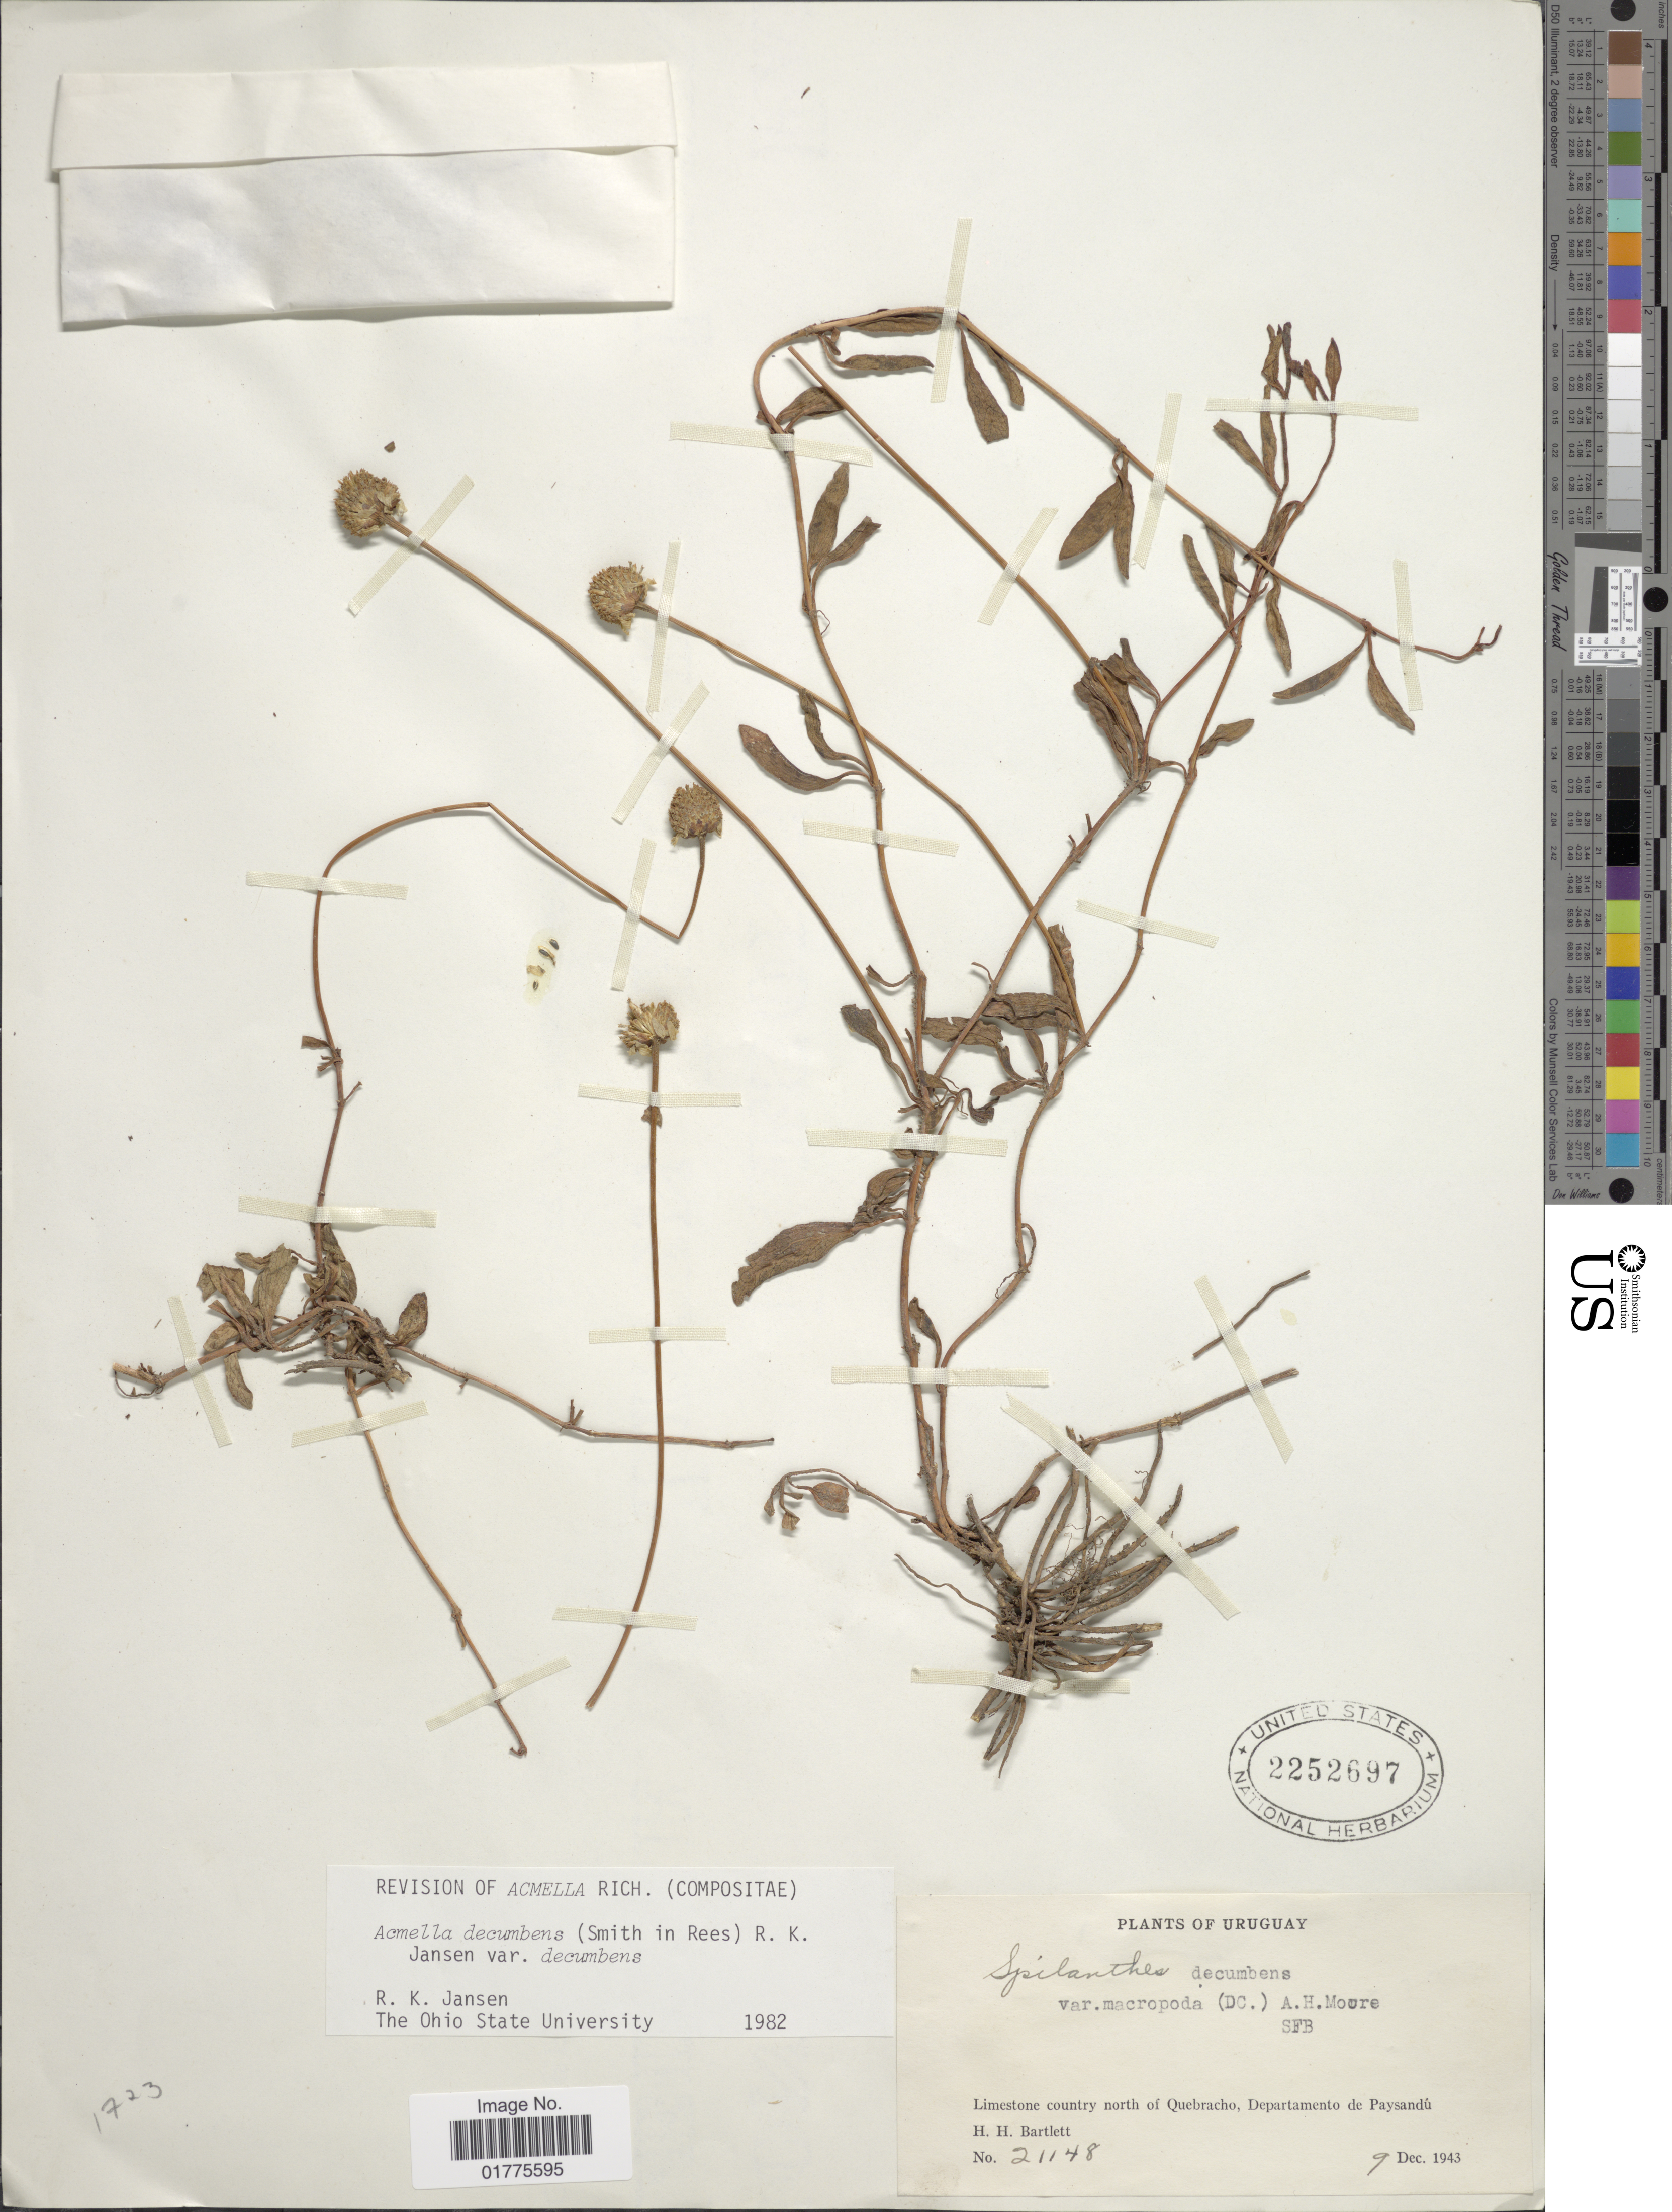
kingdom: Plantae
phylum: Tracheophyta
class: Magnoliopsida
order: Asterales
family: Asteraceae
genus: Acmella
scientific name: Acmella decumbens var. decumbens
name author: (Sm.) R.K. Jansen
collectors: H. H. Bartlett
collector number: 21148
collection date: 1943-12-09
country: Uruguay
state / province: Paysandu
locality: Limestone country north of Quebracho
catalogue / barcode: US 2252697